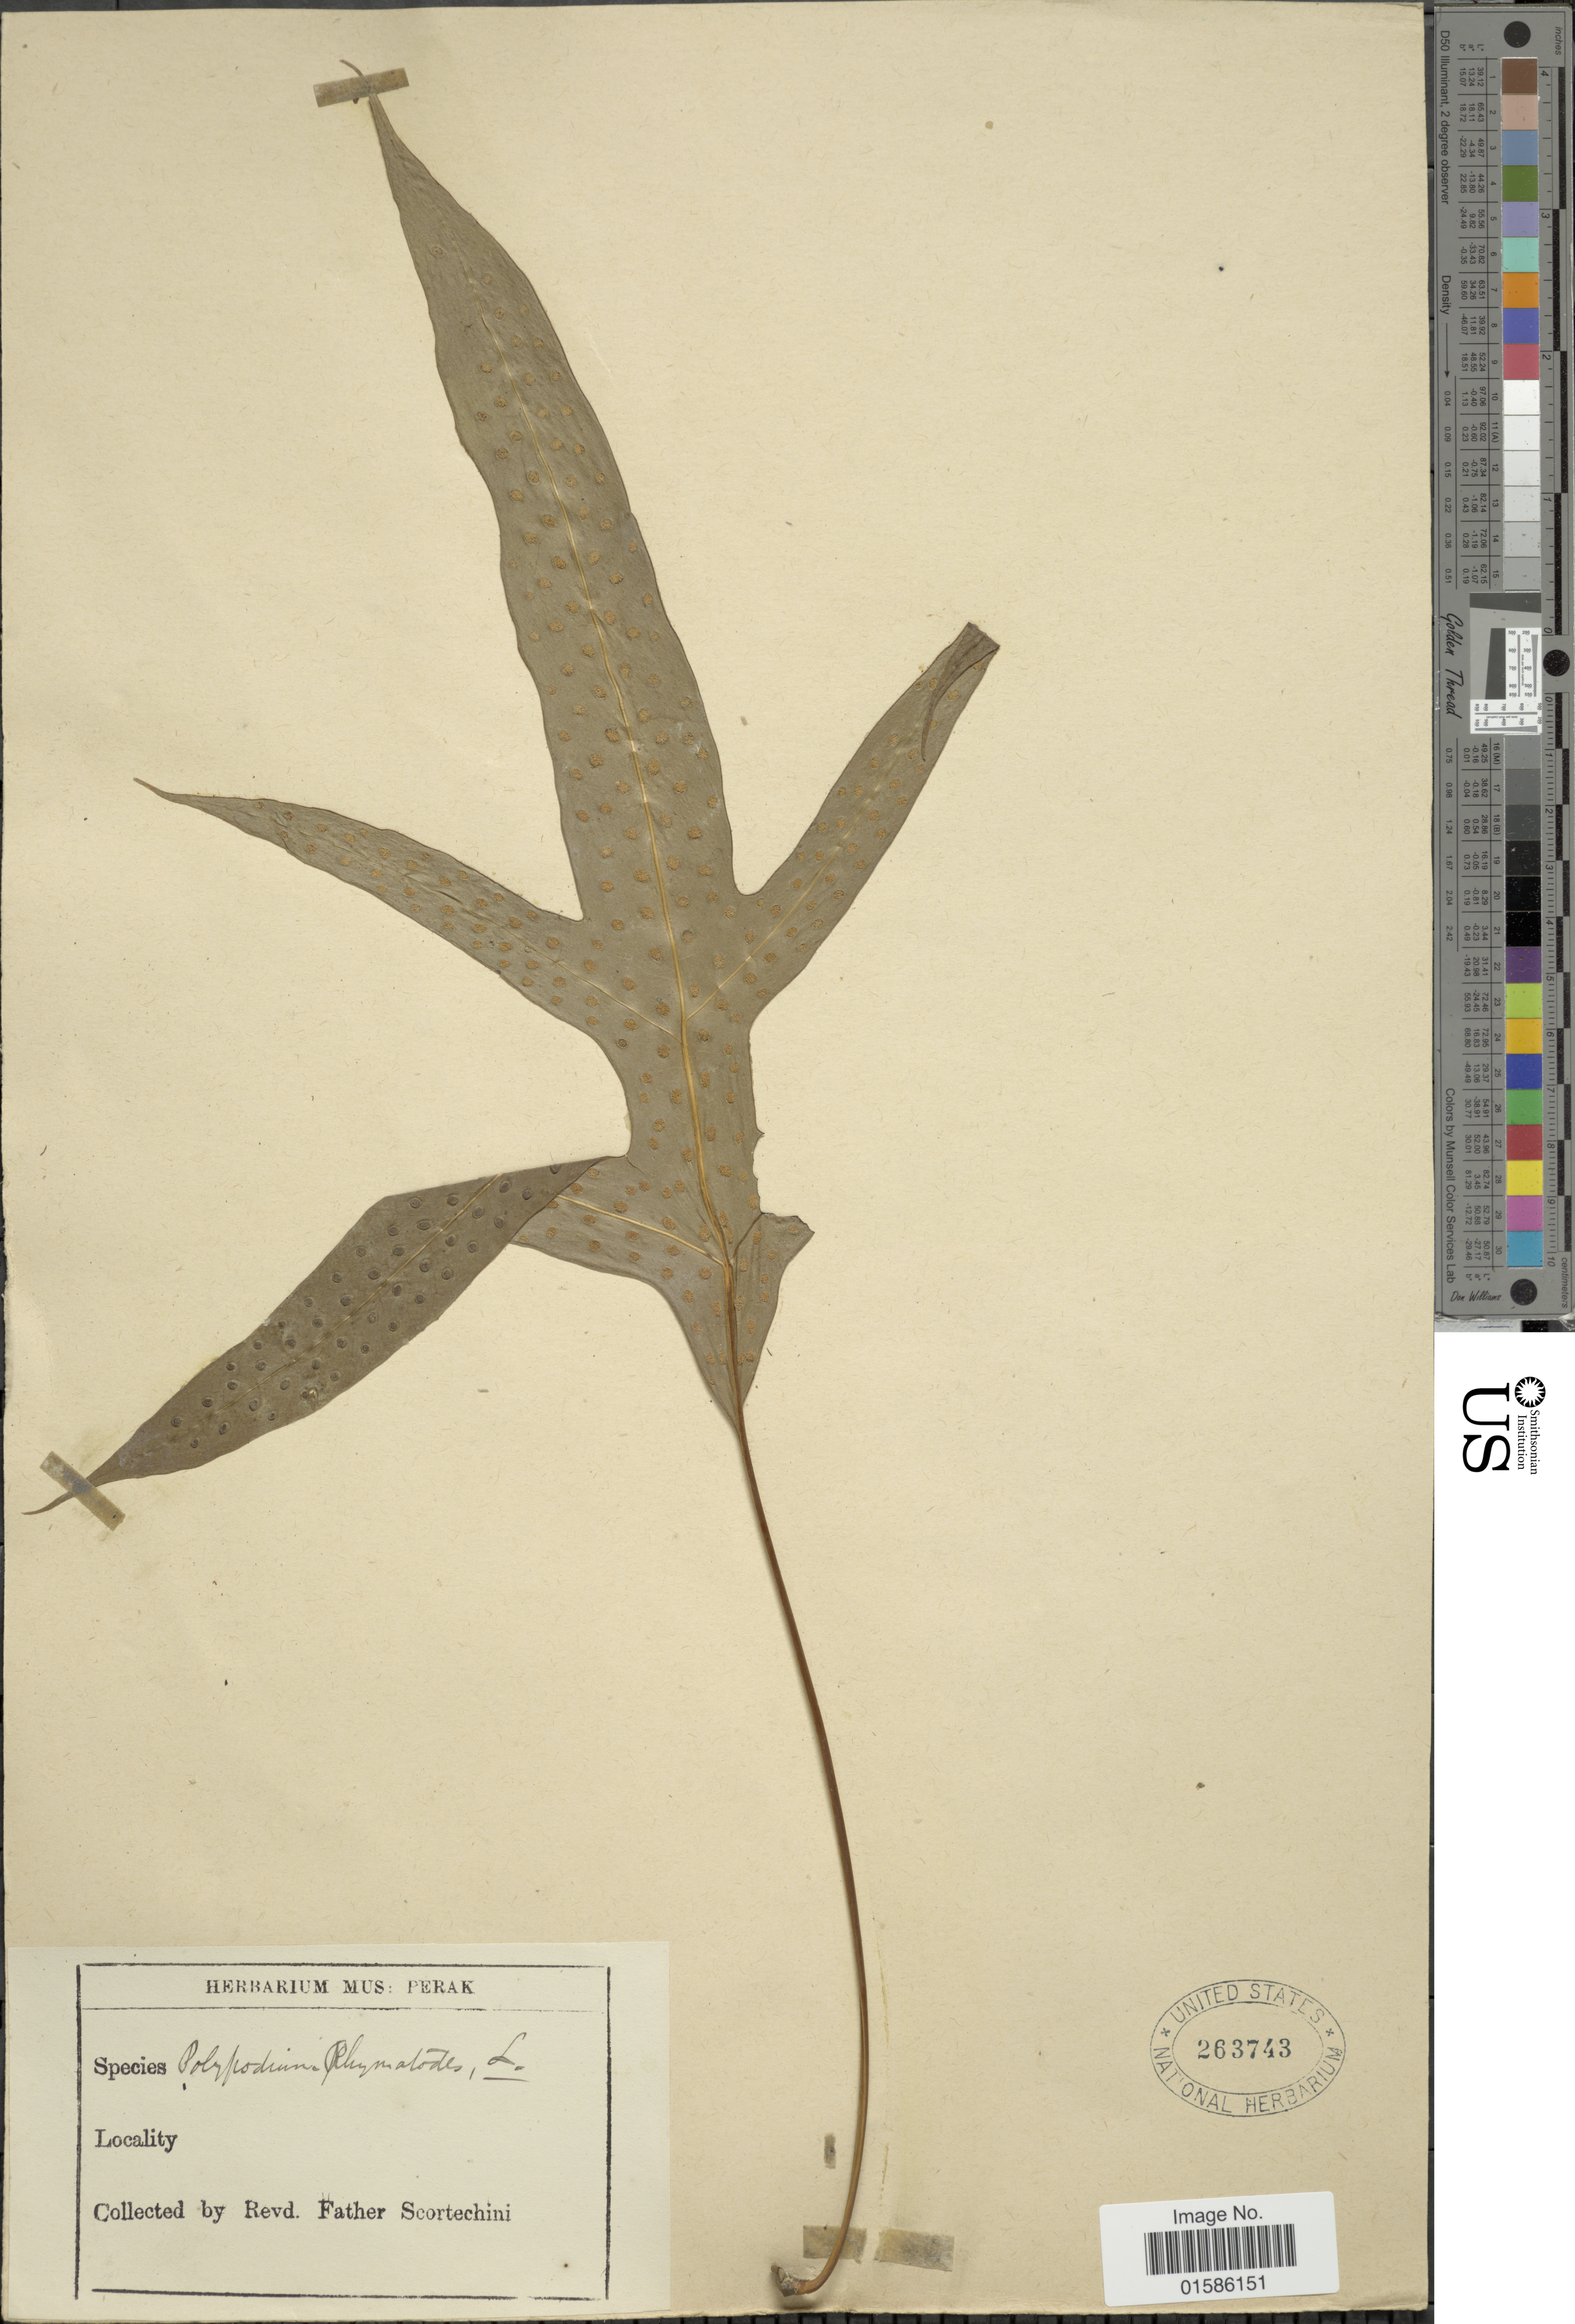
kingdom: Plantae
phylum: Tracheophyta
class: Polypodiopsida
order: Polypodiales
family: Polypodiaceae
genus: Microsorum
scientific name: Microsorum scolopendria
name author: (Burm. f.) Copel.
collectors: Fr. Scortechini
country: Malaysia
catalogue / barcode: US 263743